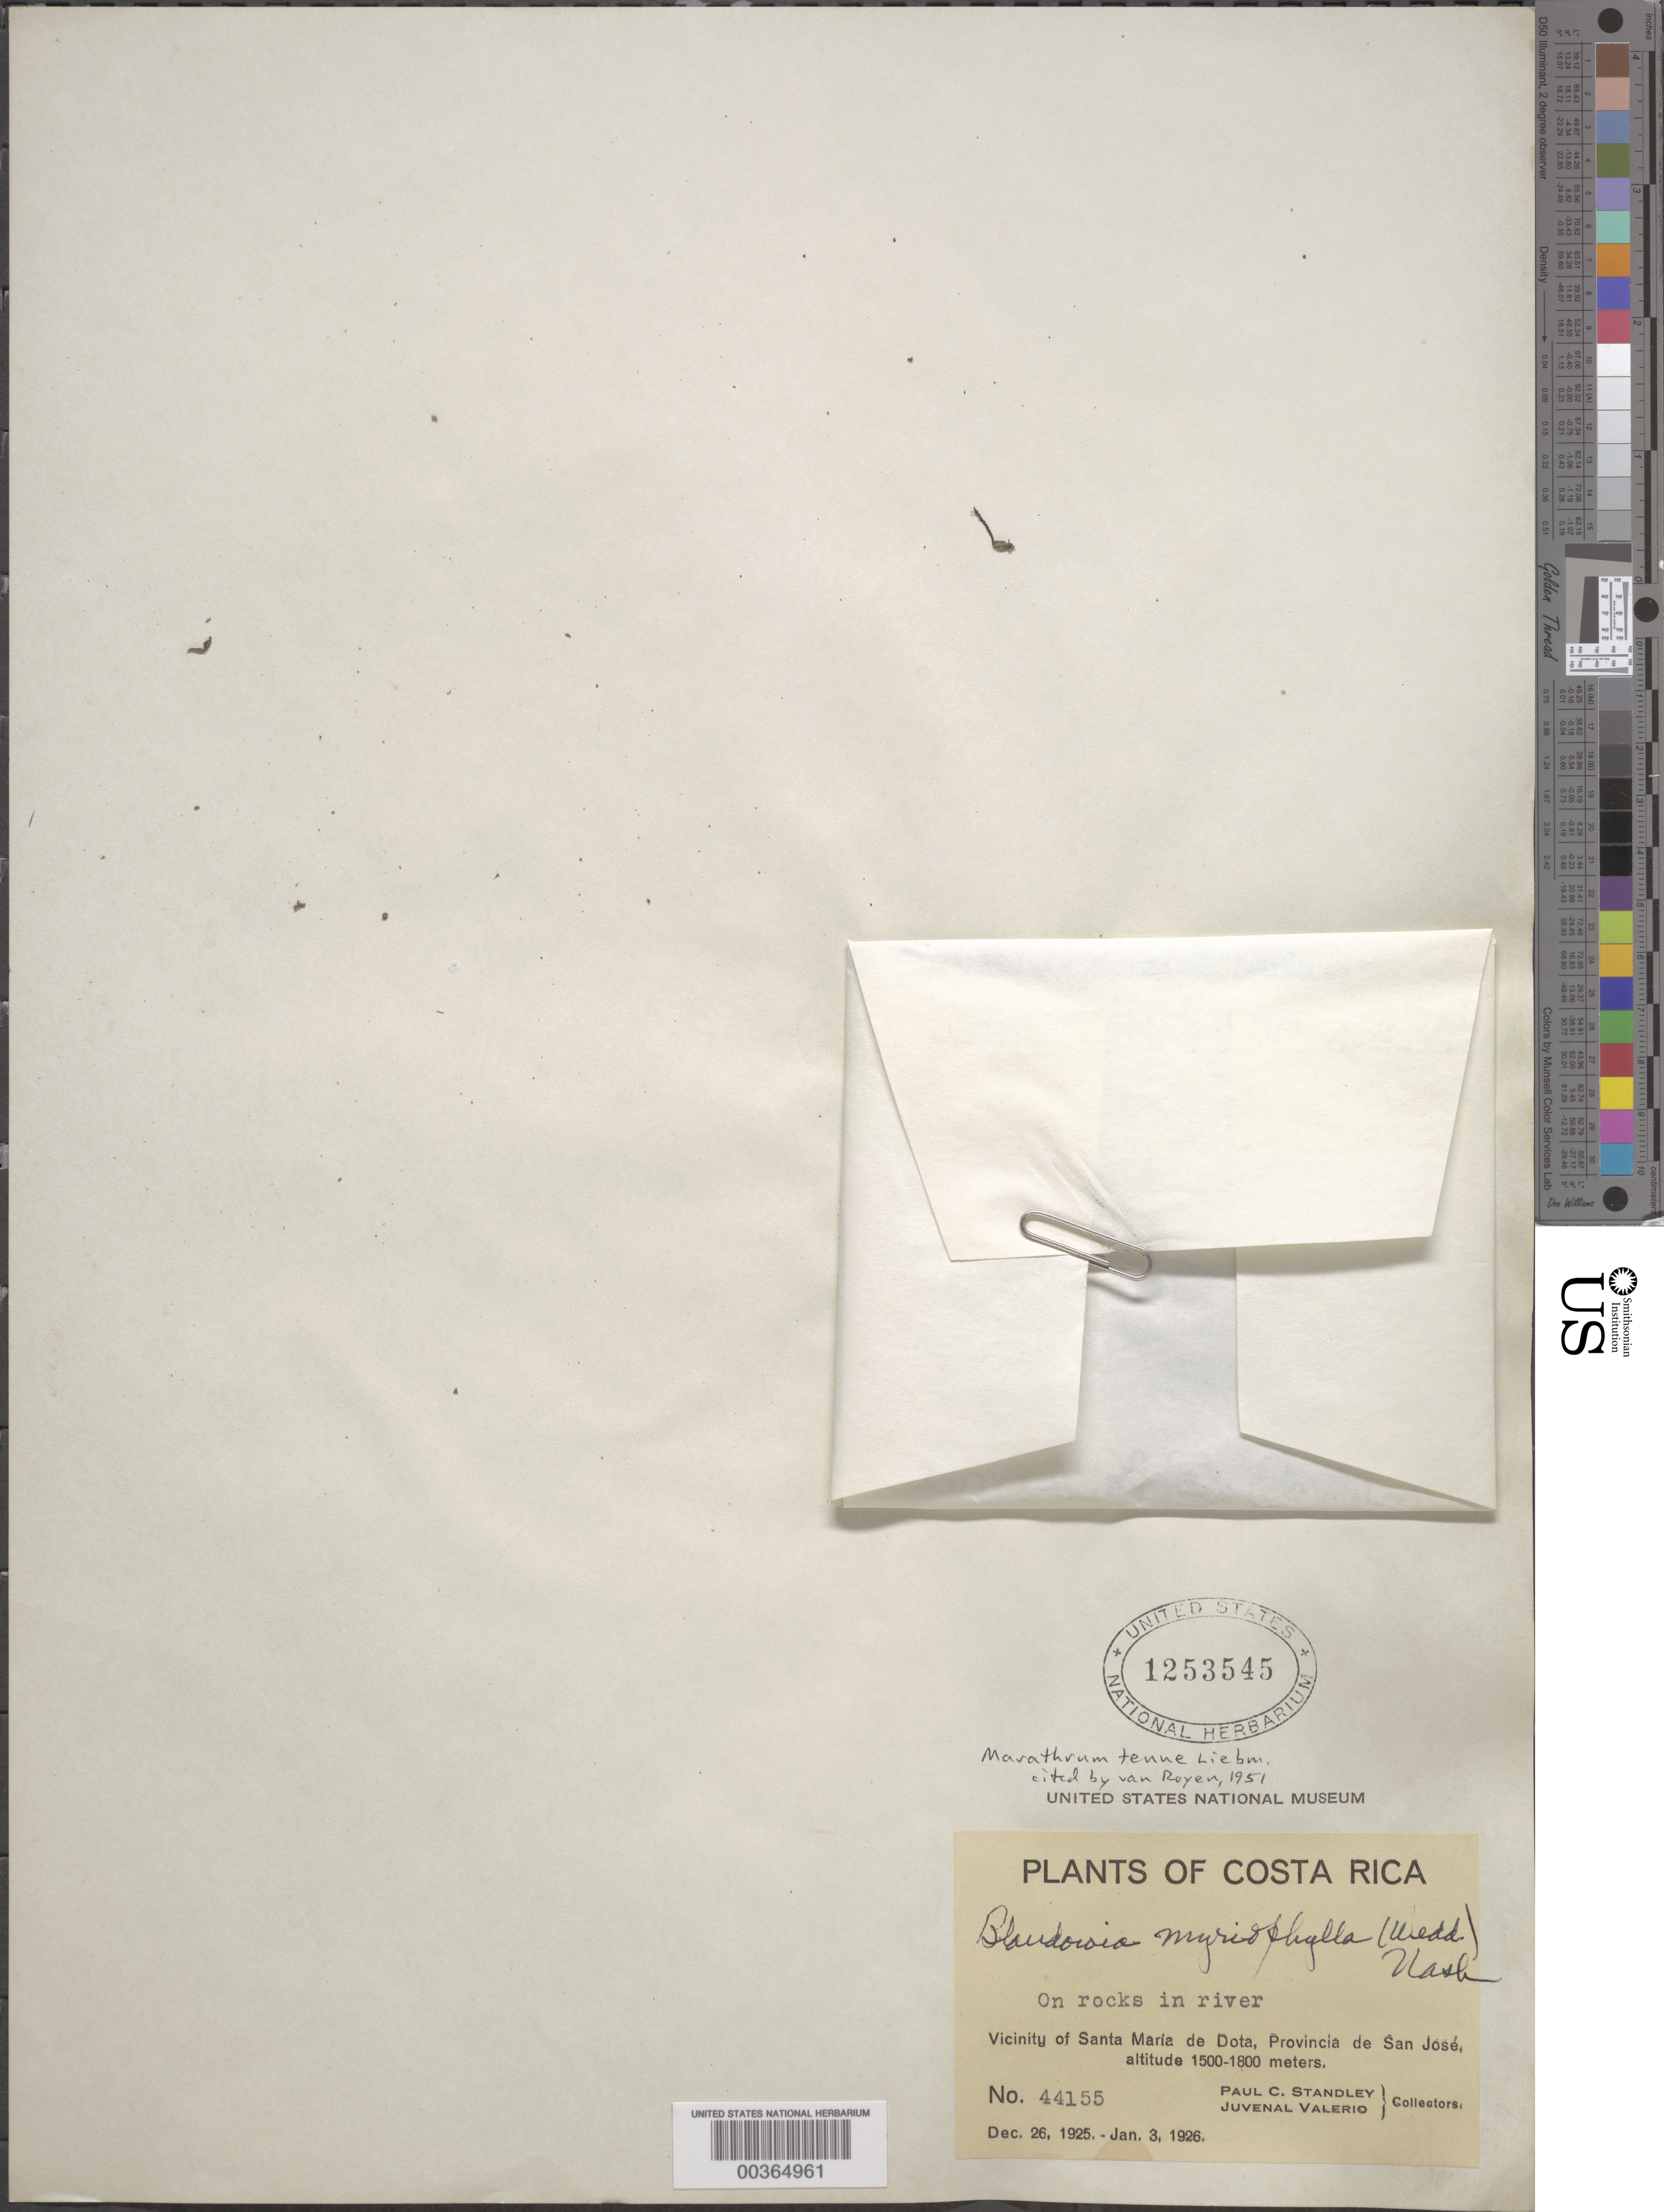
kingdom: Plantae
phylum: Tracheophyta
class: Magnoliopsida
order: Malpighiales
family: Podostemaceae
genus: Marathrum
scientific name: Marathrum tenue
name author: Liebm.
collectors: P. C. Standley & J. Valerio R.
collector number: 44155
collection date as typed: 26 Dec 1925 to 03 Jan 1926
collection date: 1925-12-26/1926-01-03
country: Costa Rica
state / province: San José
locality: Vicinity of santa maria de dota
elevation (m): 1500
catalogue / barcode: US 1253545